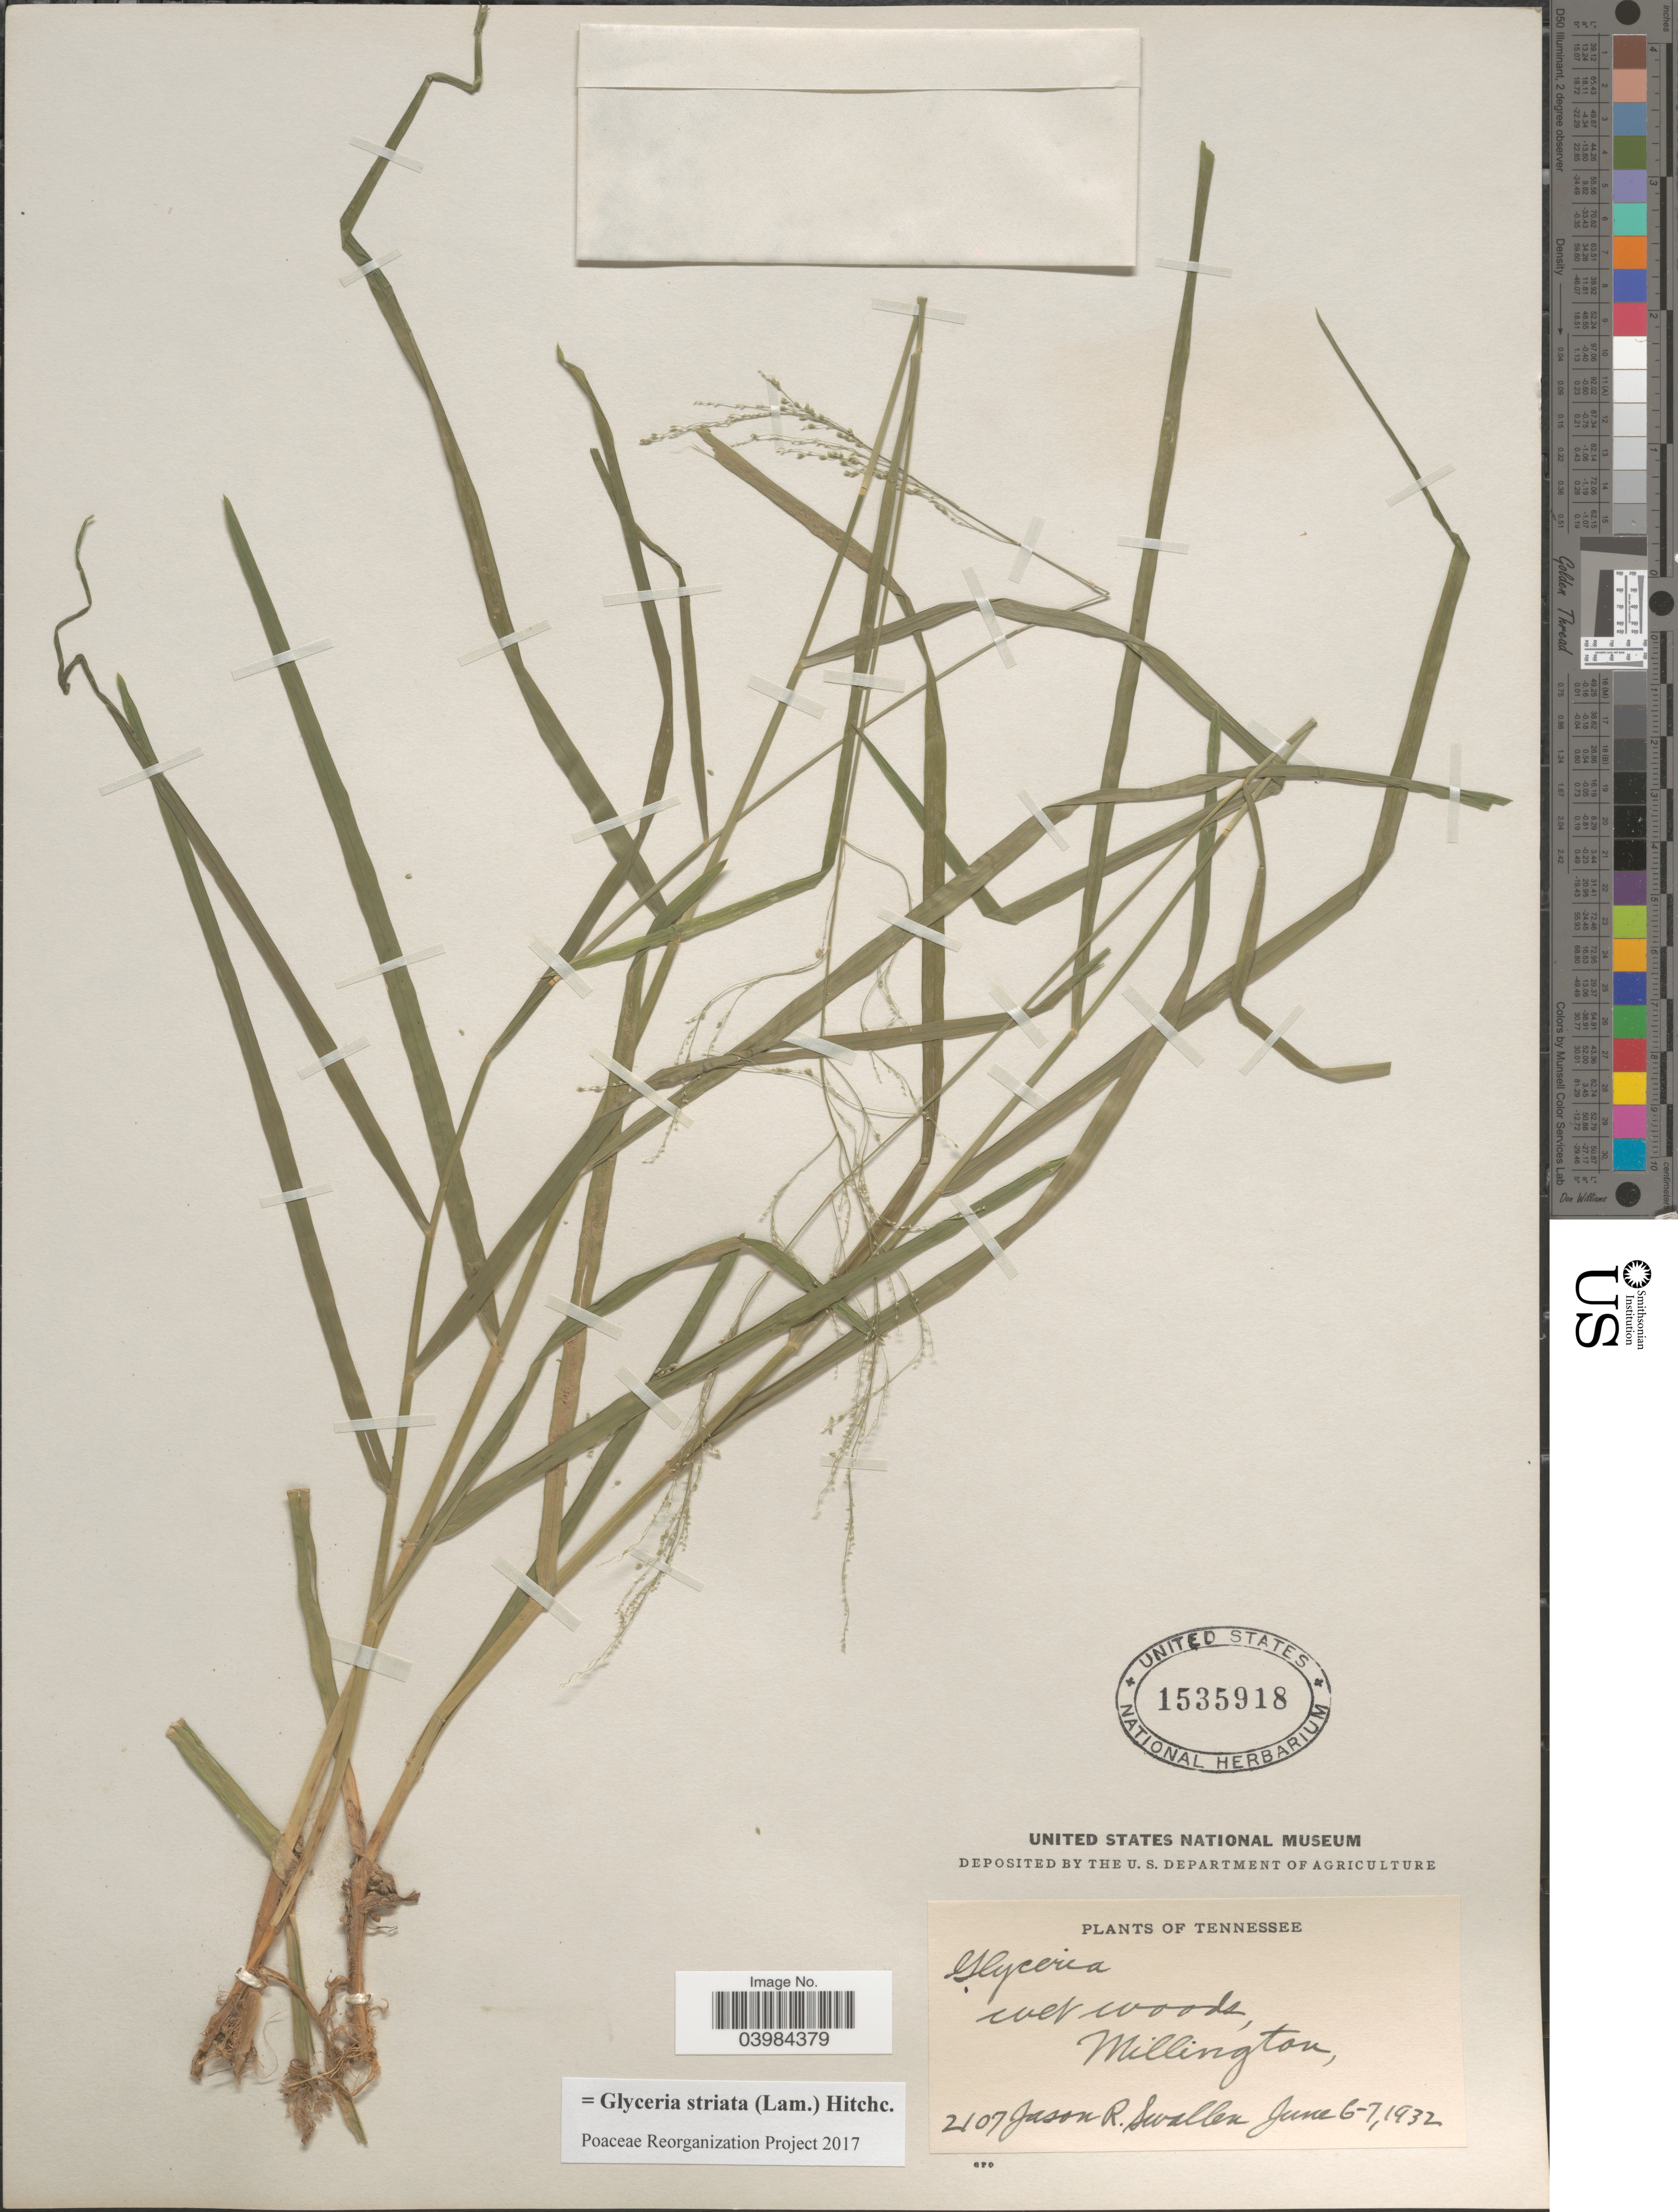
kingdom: Plantae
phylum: Tracheophyta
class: Liliopsida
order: Poales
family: Poaceae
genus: Glyceria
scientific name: Glyceria striata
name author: (Lam.) Hitchc.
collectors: J. R. Swallen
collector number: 2107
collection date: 1932-06-06/1932-06-07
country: United States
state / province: Tennessee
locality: Millington.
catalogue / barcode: US 1535918